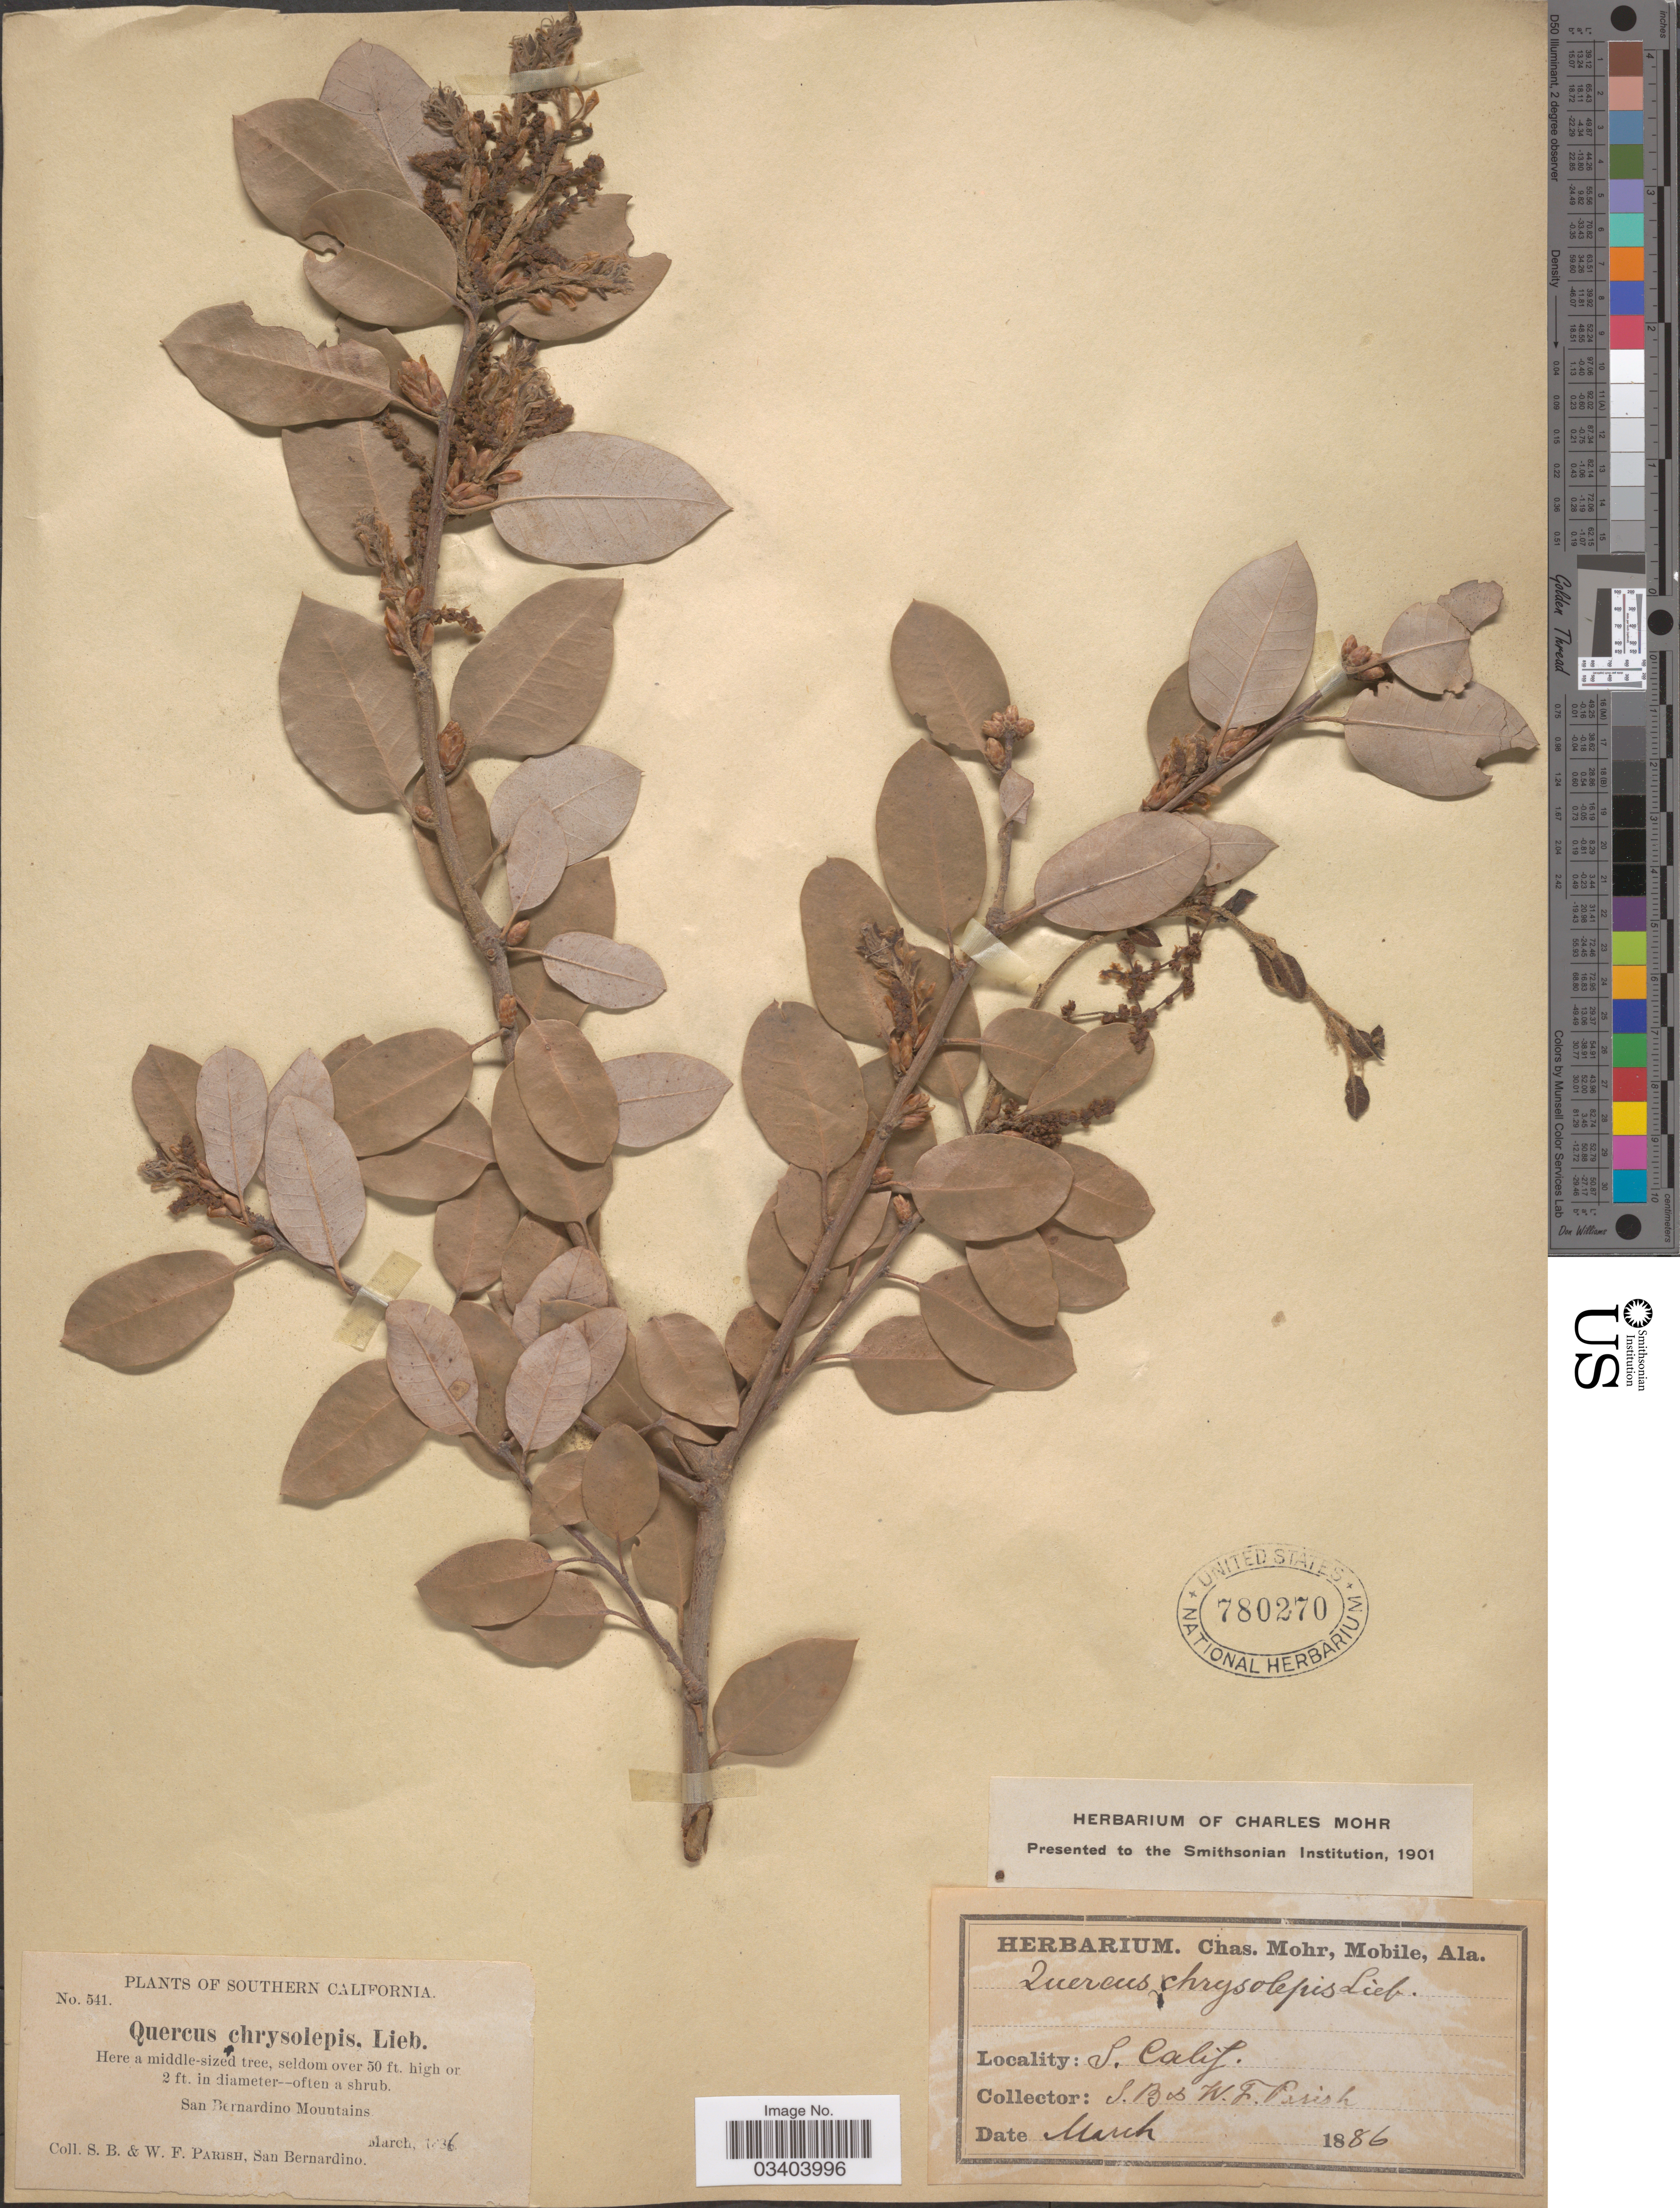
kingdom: Plantae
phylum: Tracheophyta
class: Magnoliopsida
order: Fagales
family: Fagaceae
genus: Quercus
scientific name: Quercus chrysolepis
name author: Liebm.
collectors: S. B. Parish & W. F. Parish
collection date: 1886-03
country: United States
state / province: California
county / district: San Bernardino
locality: S. Calif. Southern California. San Bernardino Mountains.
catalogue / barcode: US 780270